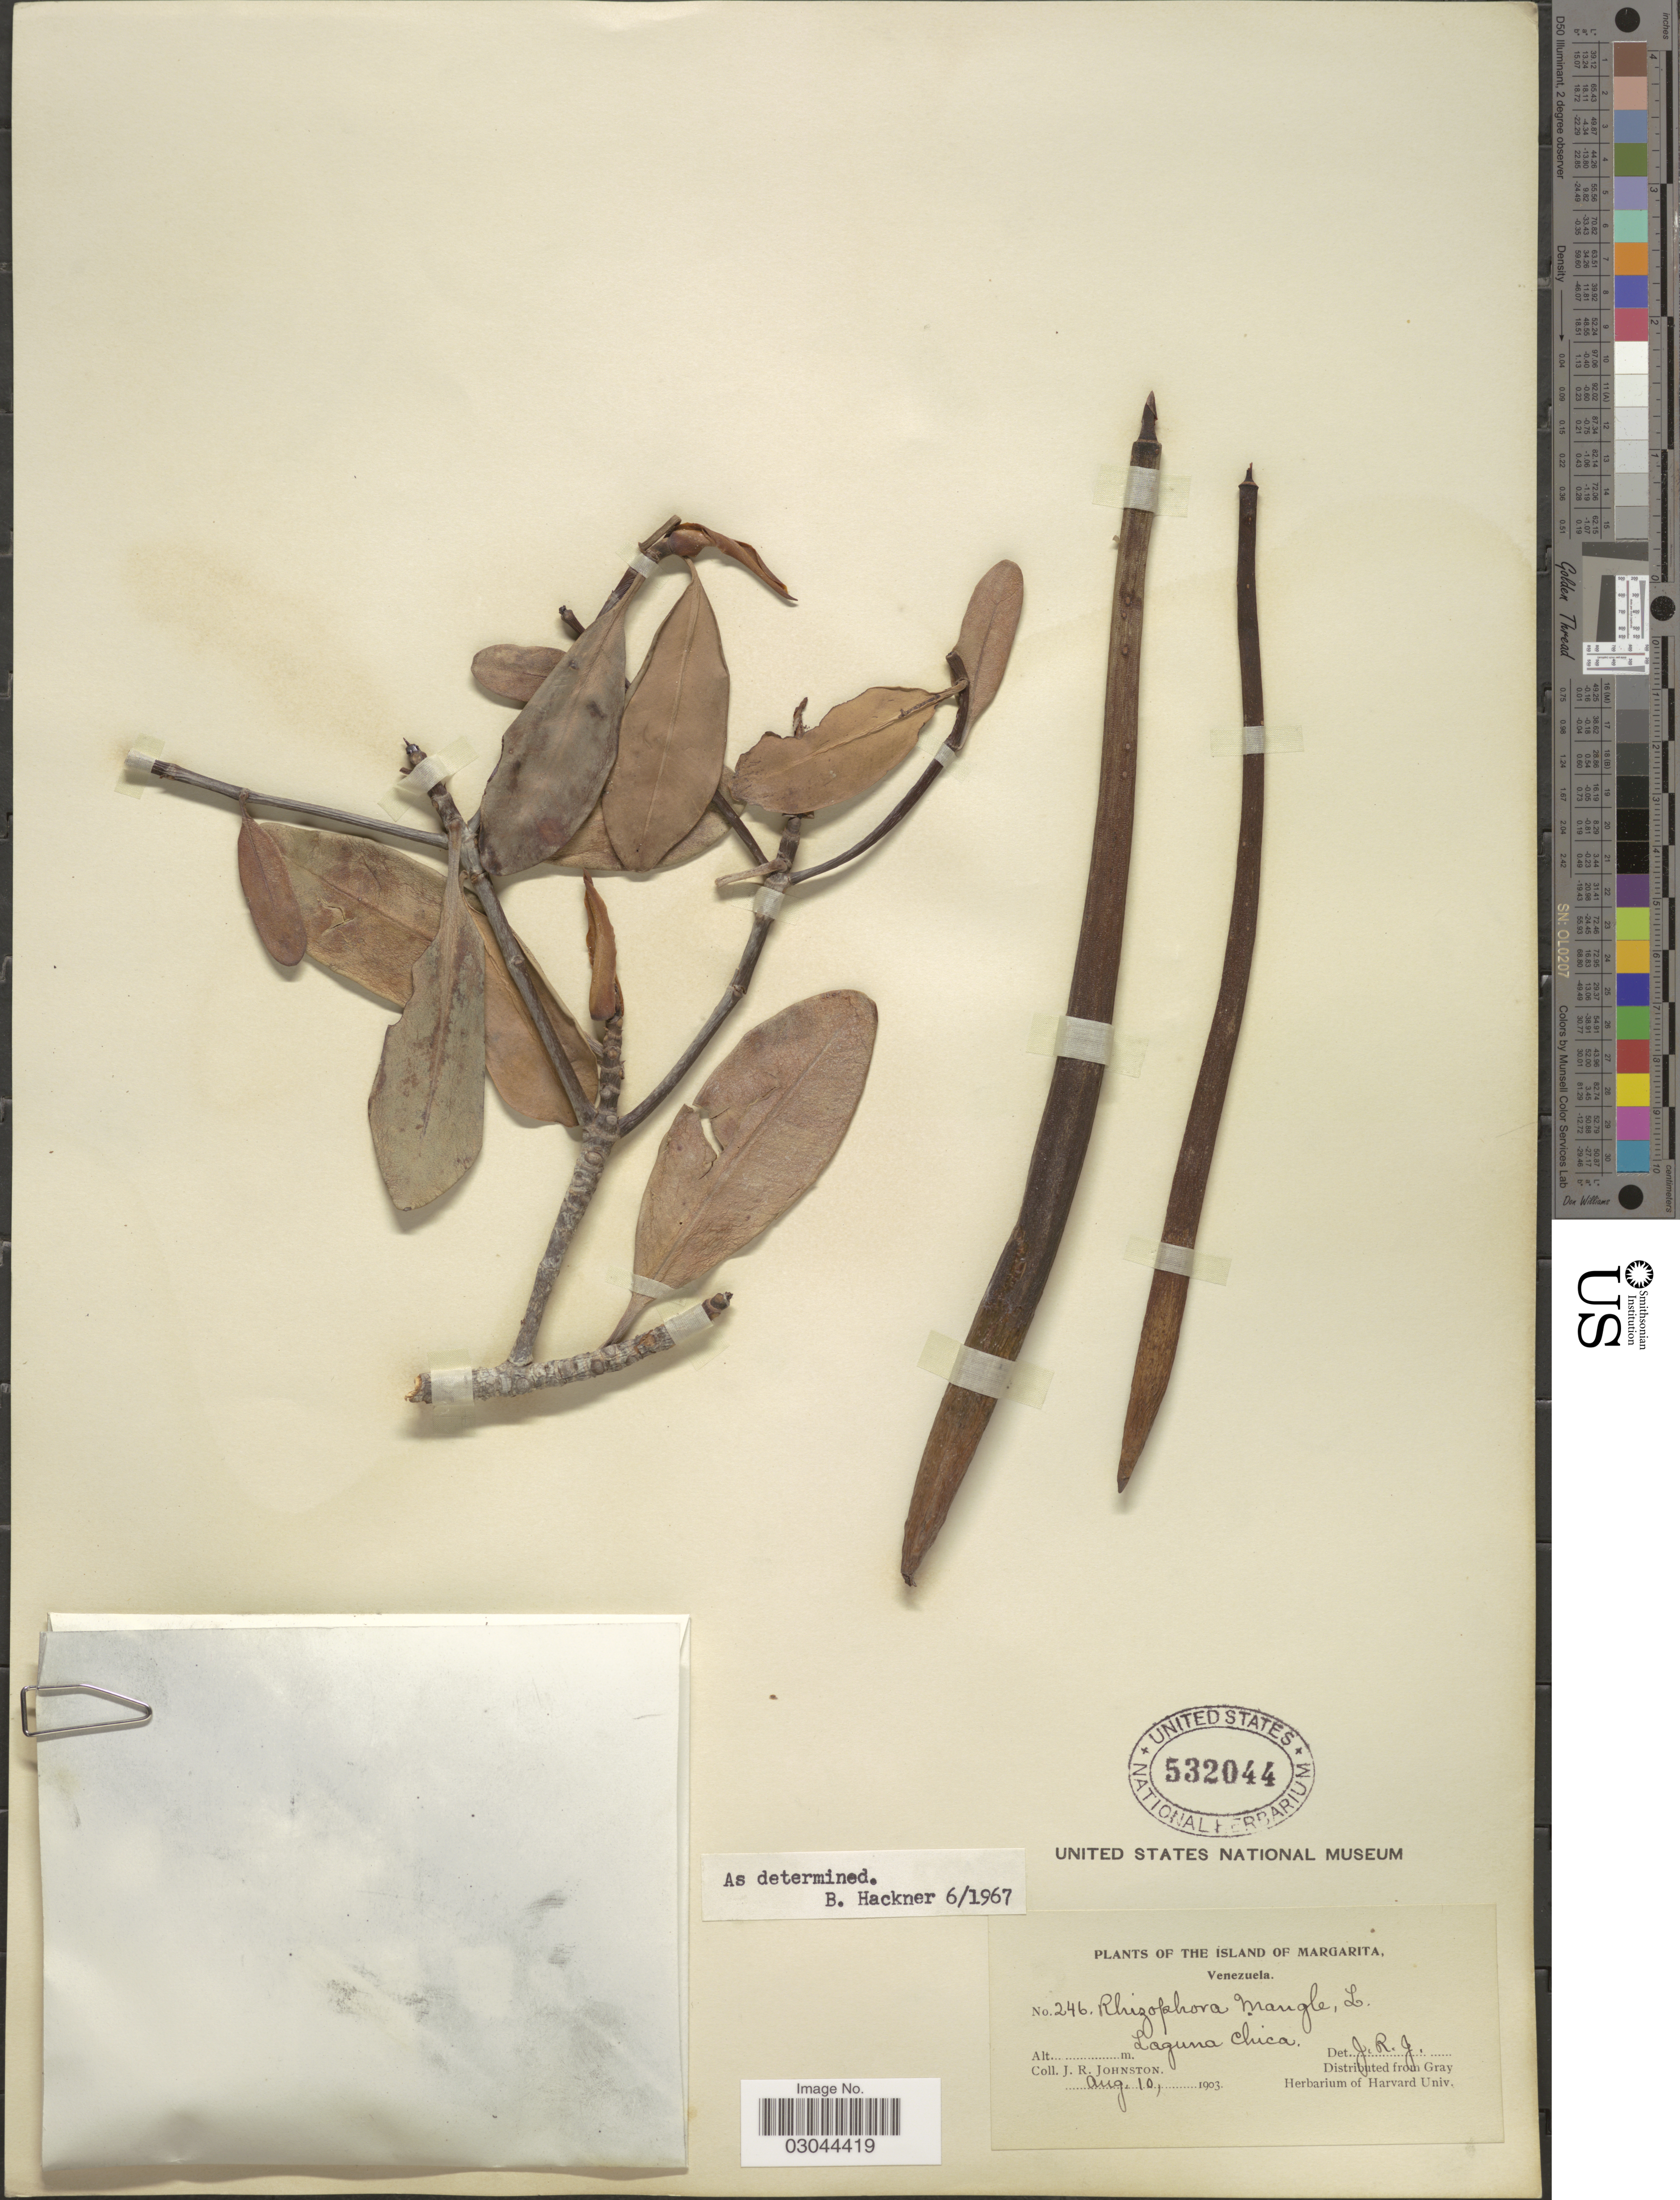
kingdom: Plantae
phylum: Tracheophyta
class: Magnoliopsida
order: Malpighiales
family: Rhizophoraceae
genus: Rhizophora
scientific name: Rhizophora mangle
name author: L.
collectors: J. Johnston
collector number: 246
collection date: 1903-08-10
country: Venezuela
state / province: Nueva Esparta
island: Margarita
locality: The Island of Margarita. Laguna Chica.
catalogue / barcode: US 532044